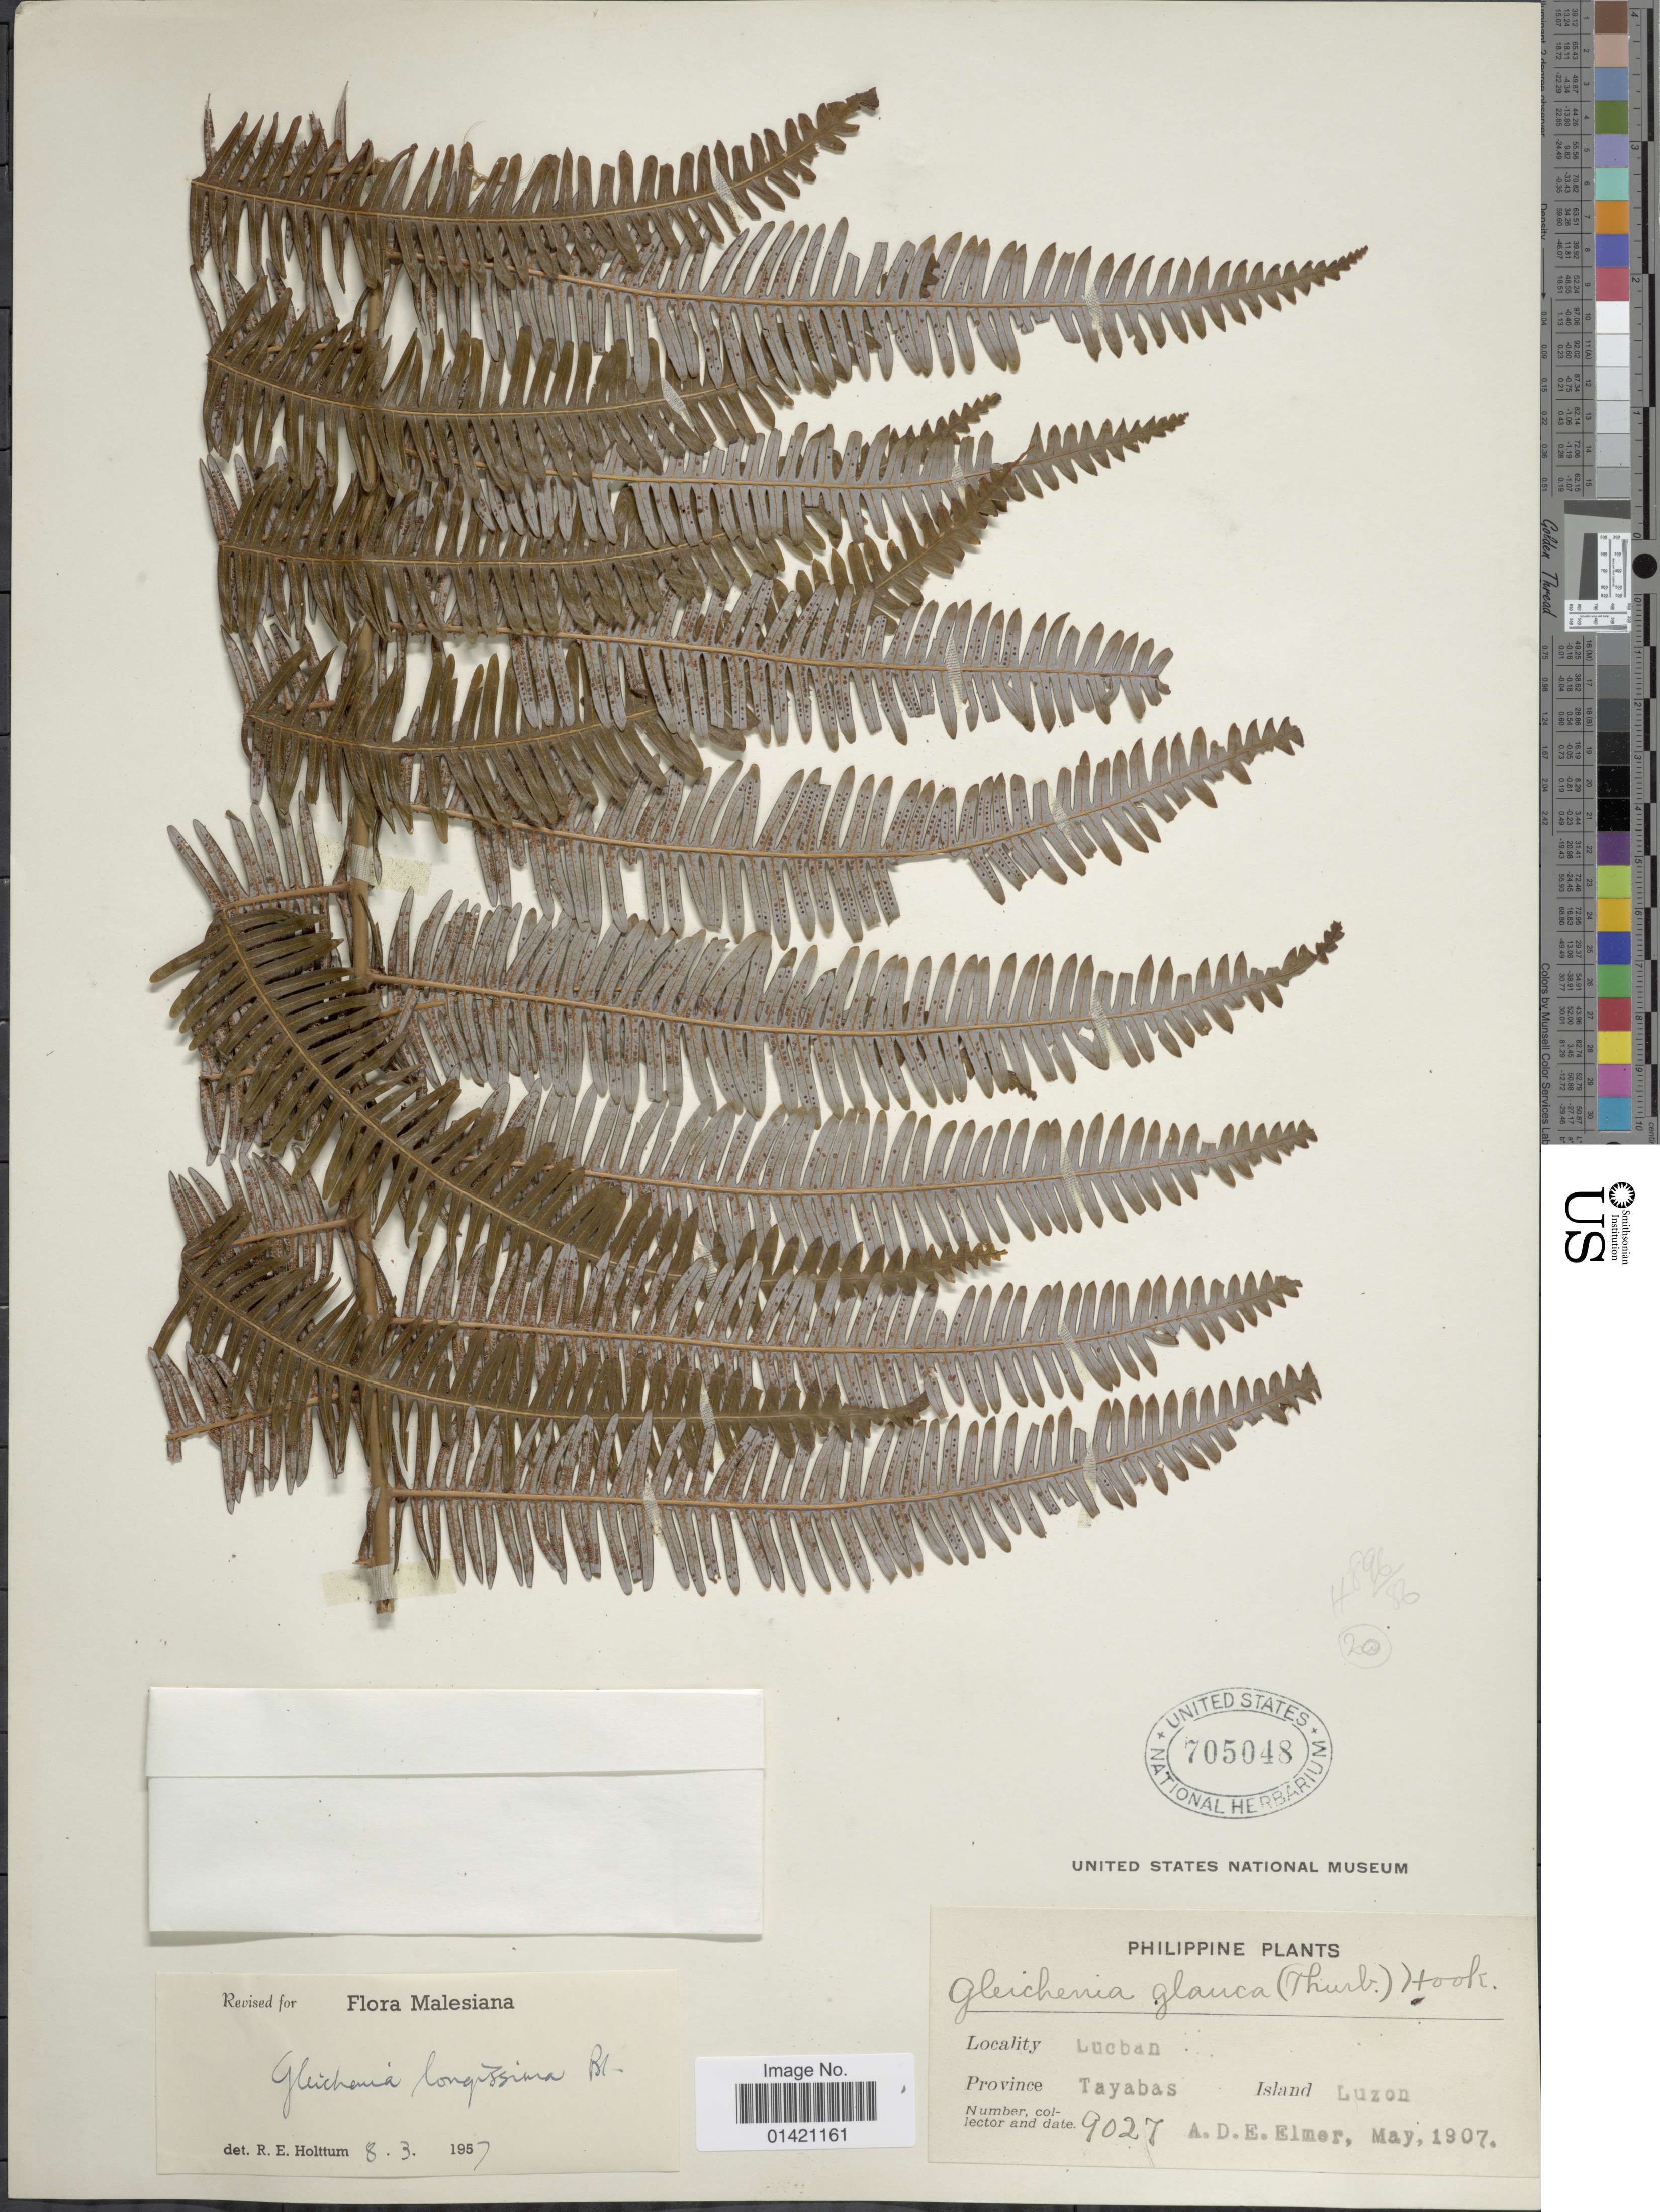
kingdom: Plantae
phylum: Tracheophyta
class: Polypodiopsida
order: Gleicheniales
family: Gleicheniaceae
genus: Diplopterygium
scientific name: Diplopterygium longissimum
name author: (Blume) Nakai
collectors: E. D. Merrill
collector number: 9027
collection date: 1907-05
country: Philippines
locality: Lucban. Province Tayabas. Island Luzon.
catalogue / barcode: US 705048